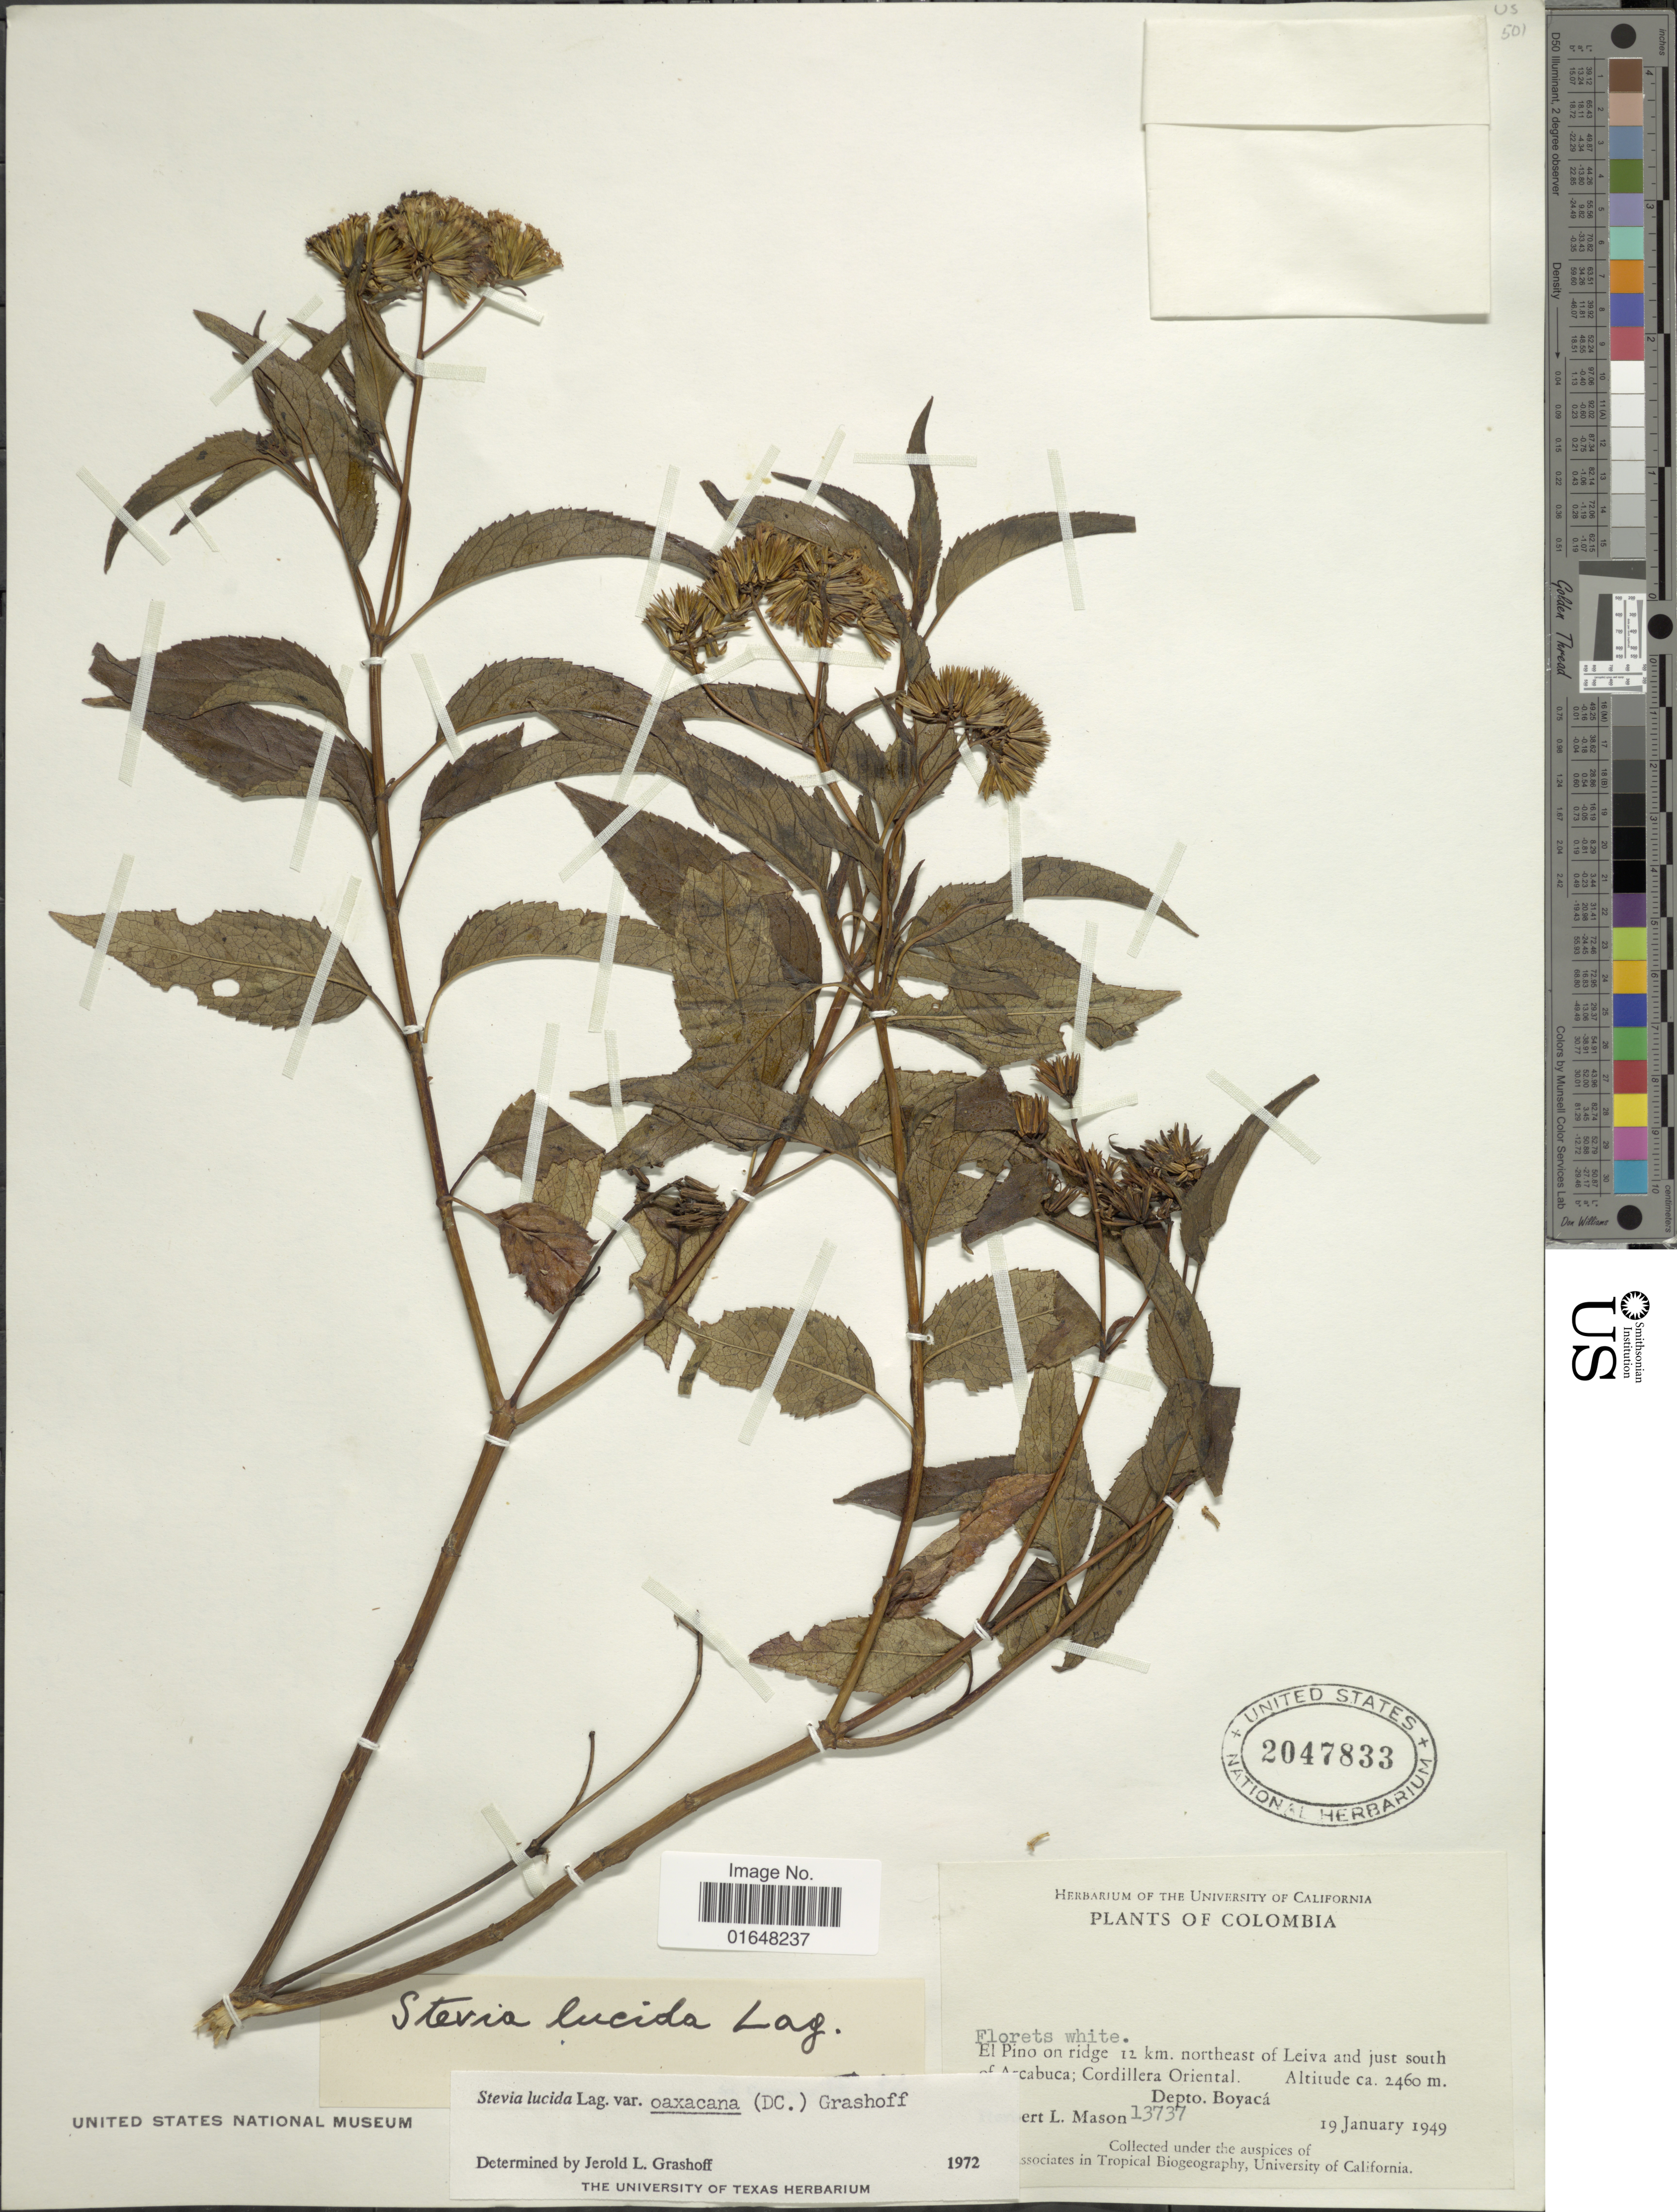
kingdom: Plantae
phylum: Tracheophyta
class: Magnoliopsida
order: Asterales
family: Asteraceae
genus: Stevia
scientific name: Stevia lucida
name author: Lag.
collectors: H. L. Mason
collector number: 13737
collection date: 1949-01-19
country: Colombia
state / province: Boyacá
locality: El Pino on ridge 12 km northeast of Leiva and just south Arcabuca, Cordillera Oriental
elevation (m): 2460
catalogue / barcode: US 2047833